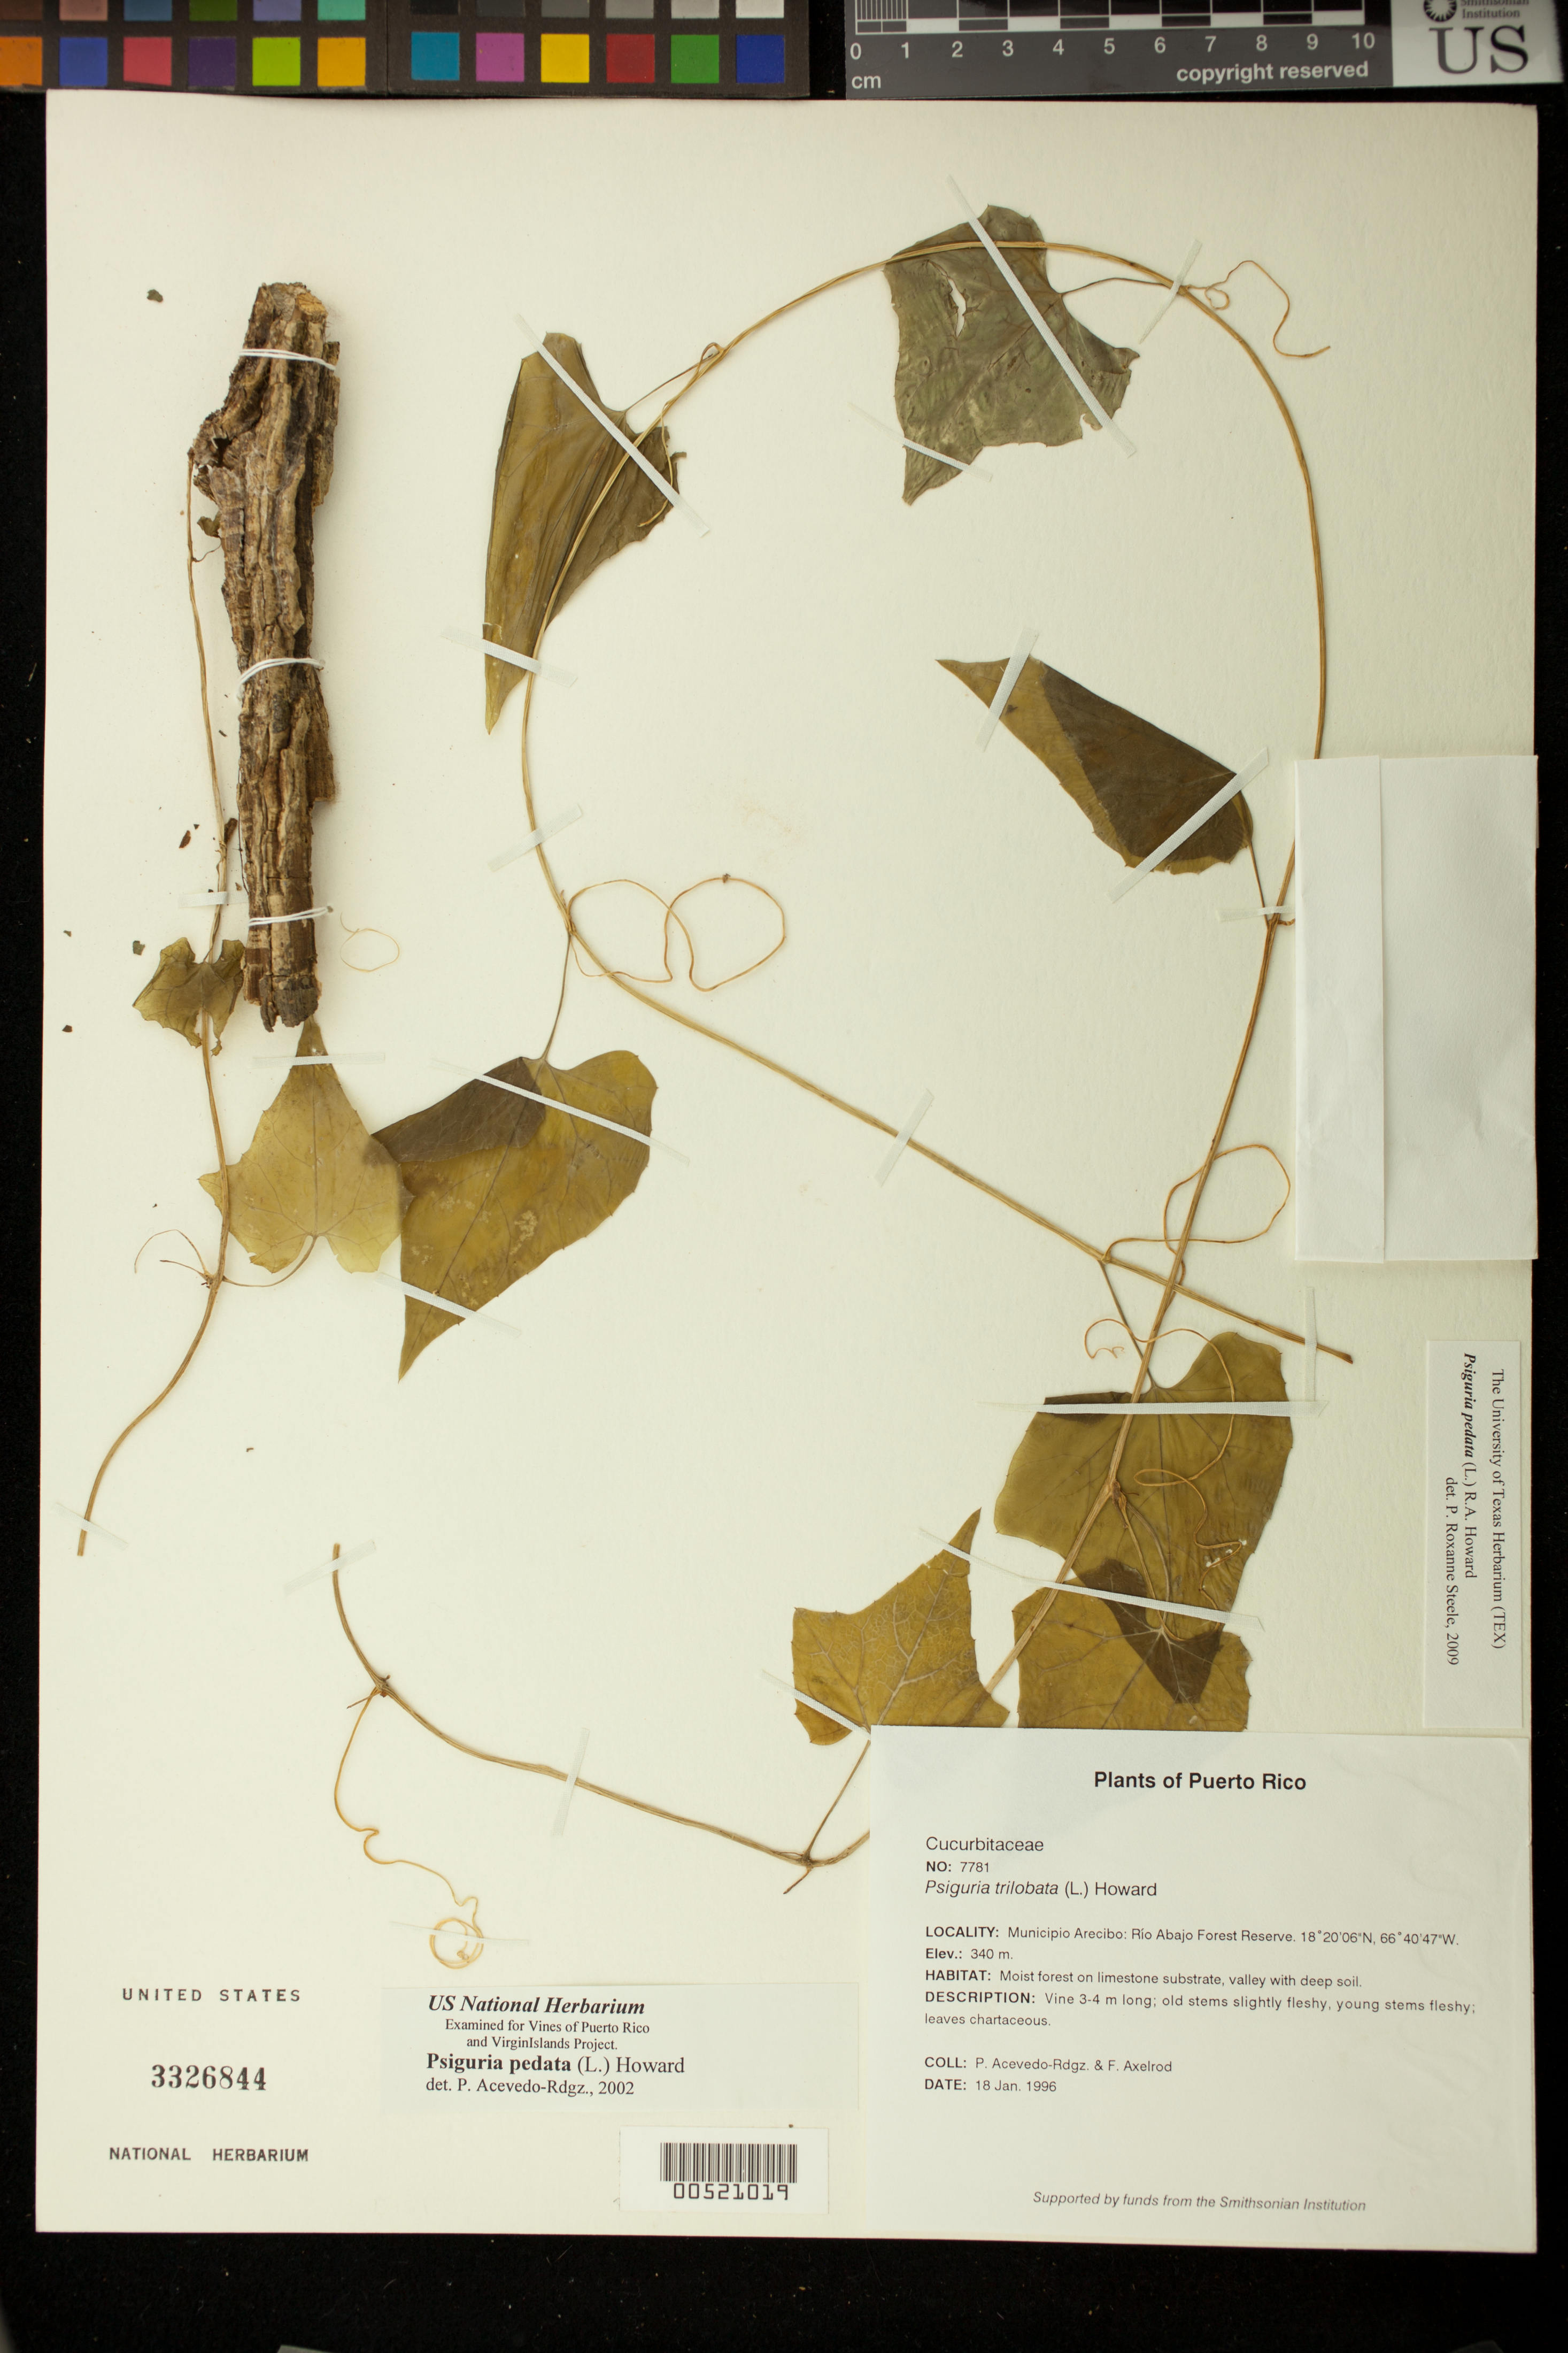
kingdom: Plantae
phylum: Tracheophyta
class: Magnoliopsida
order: Cucurbitales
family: Cucurbitaceae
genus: Psiguria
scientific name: Psiguria pedata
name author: (L.) R.A. Howard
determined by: Acevedo-Rodríguez, P., (BOT), Smithsonian Institution - National Museum of Natural History (UNITED STATES)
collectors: P. Acevedo-Rodr. & F. S. Axelrod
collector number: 7781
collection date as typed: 18 Jan 1996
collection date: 1996-01-18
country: Puerto Rico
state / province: Arecibo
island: Puerto Rico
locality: Arecibo; Río Abajo Forest Reserve.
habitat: Moist forest on limestone substrate.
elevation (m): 340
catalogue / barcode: US 3326844